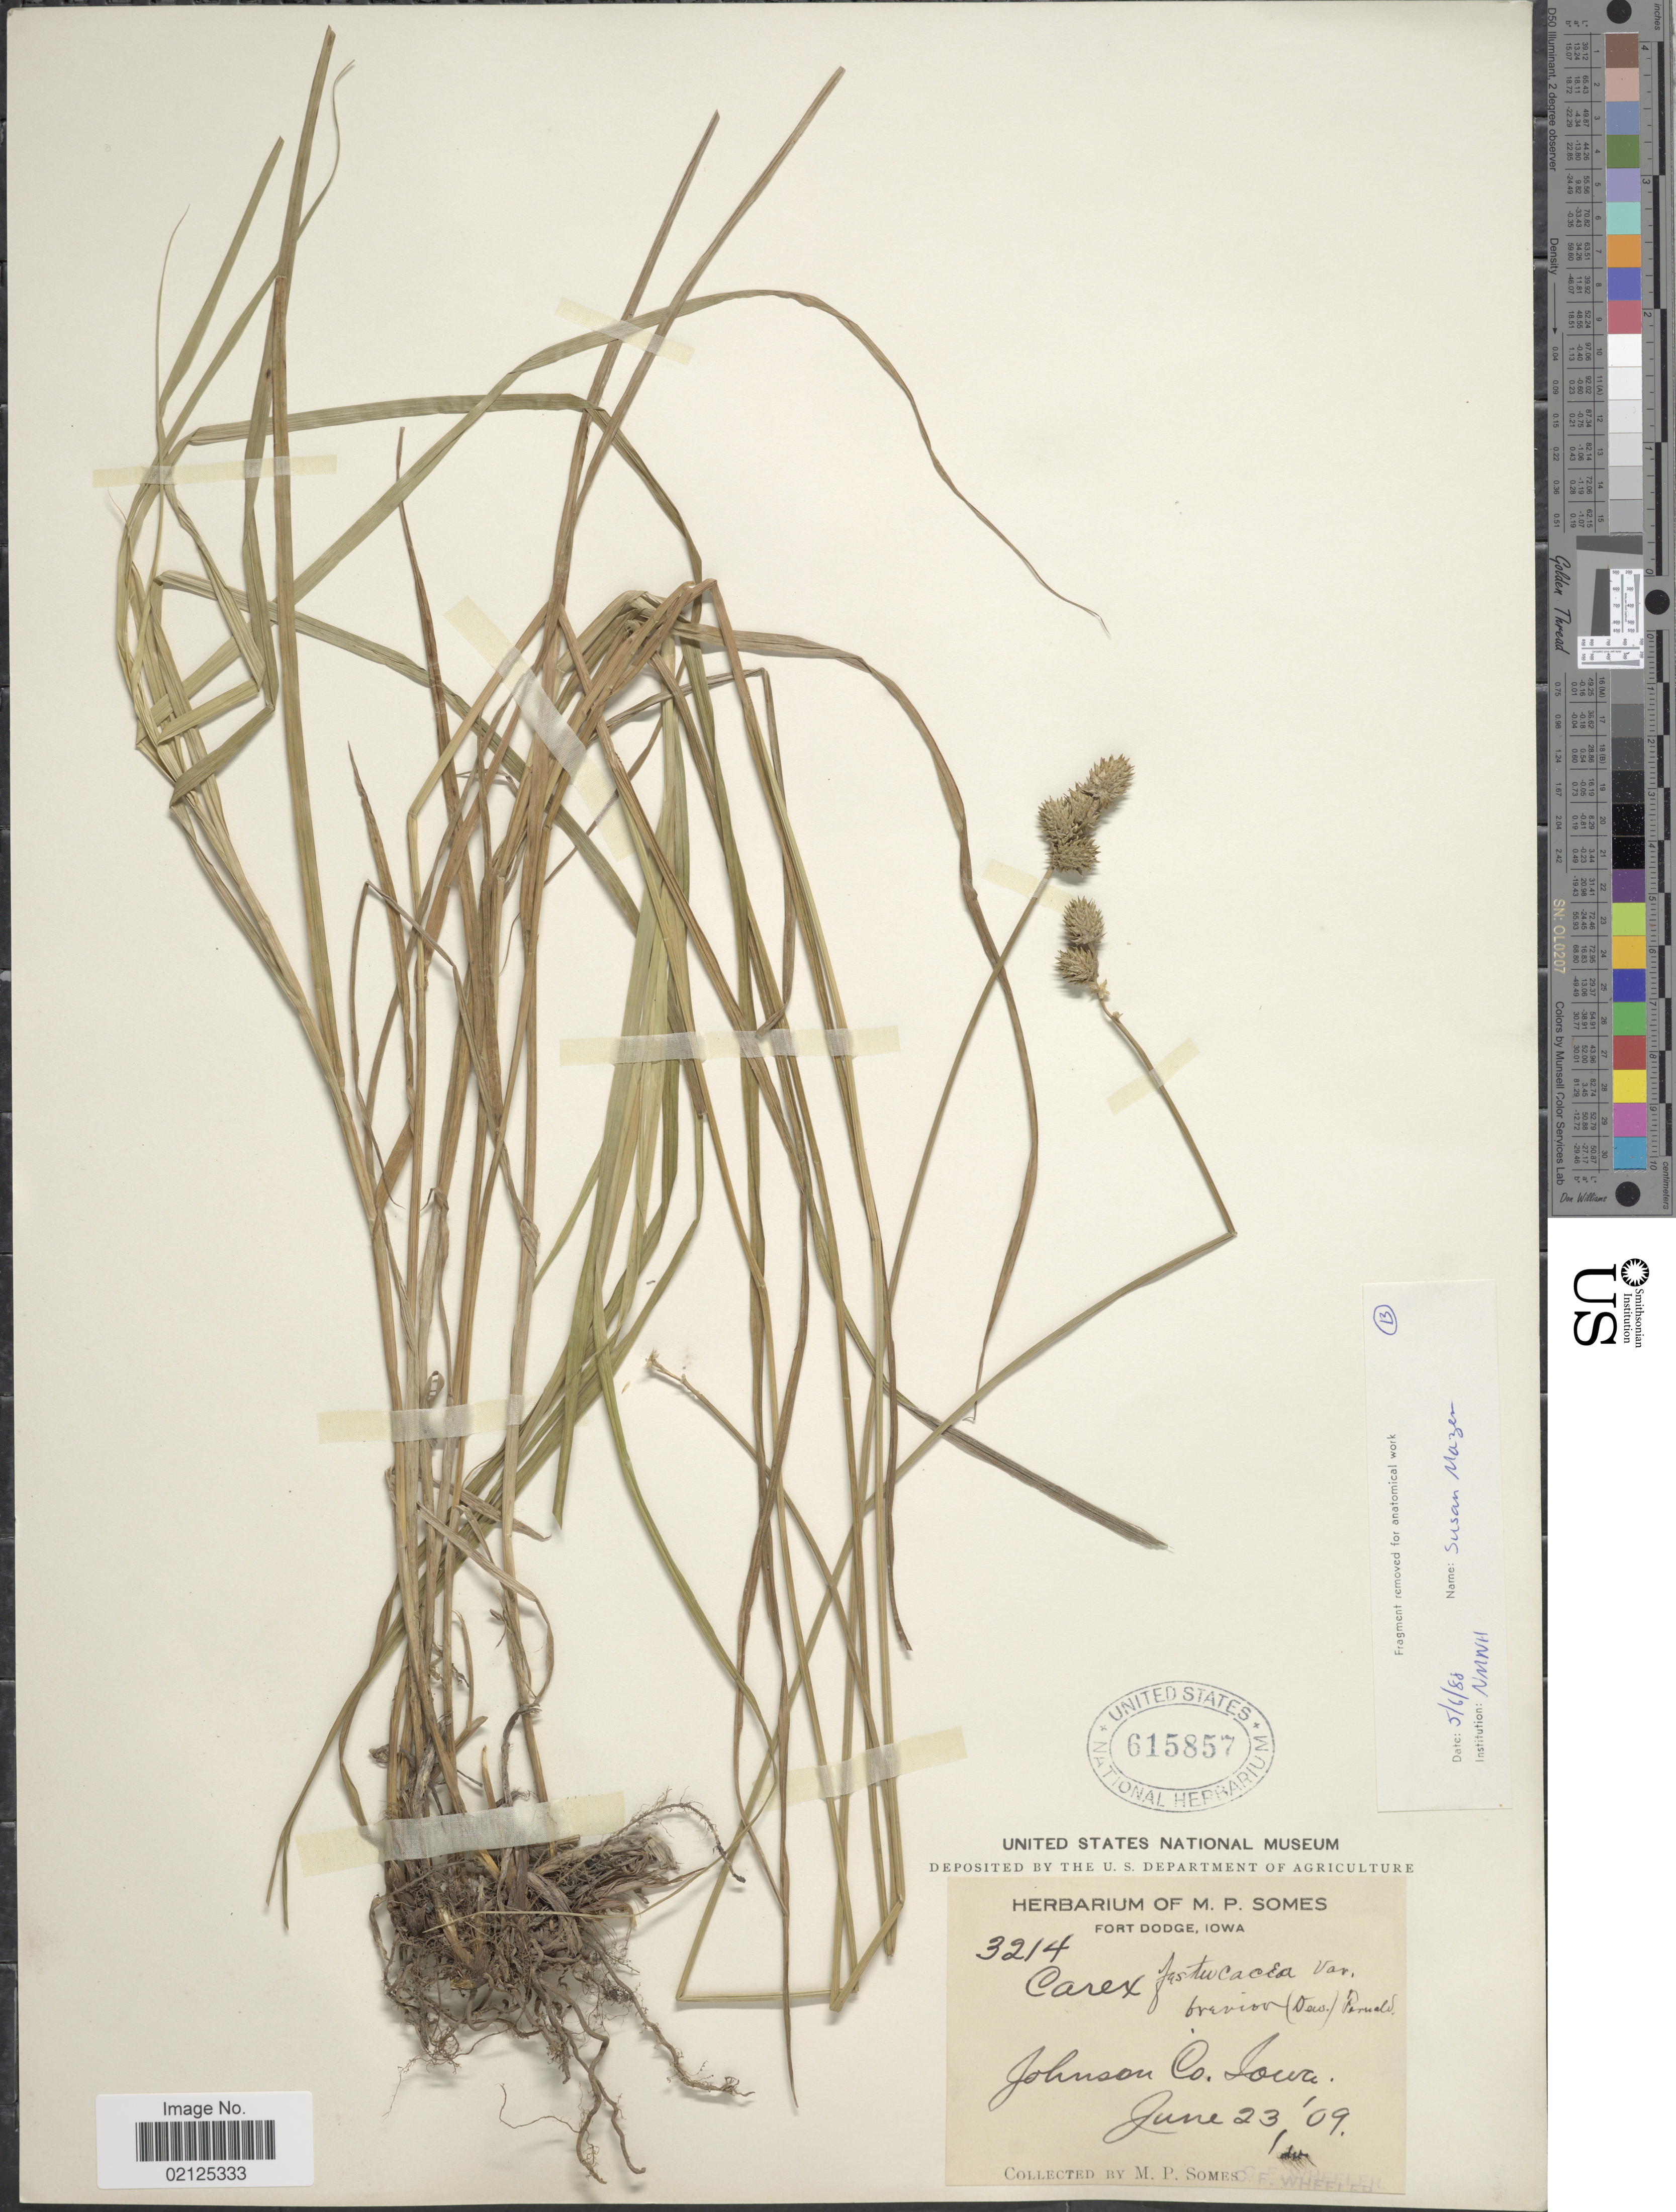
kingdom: Plantae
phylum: Tracheophyta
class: Liliopsida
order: Poales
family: Cyperaceae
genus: Carex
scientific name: Carex molesta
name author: Mack.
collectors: M. Somes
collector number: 3214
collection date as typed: Transcribed d/m/y: 23/6/9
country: United States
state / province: Iowa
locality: Johnson Co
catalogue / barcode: US 615857